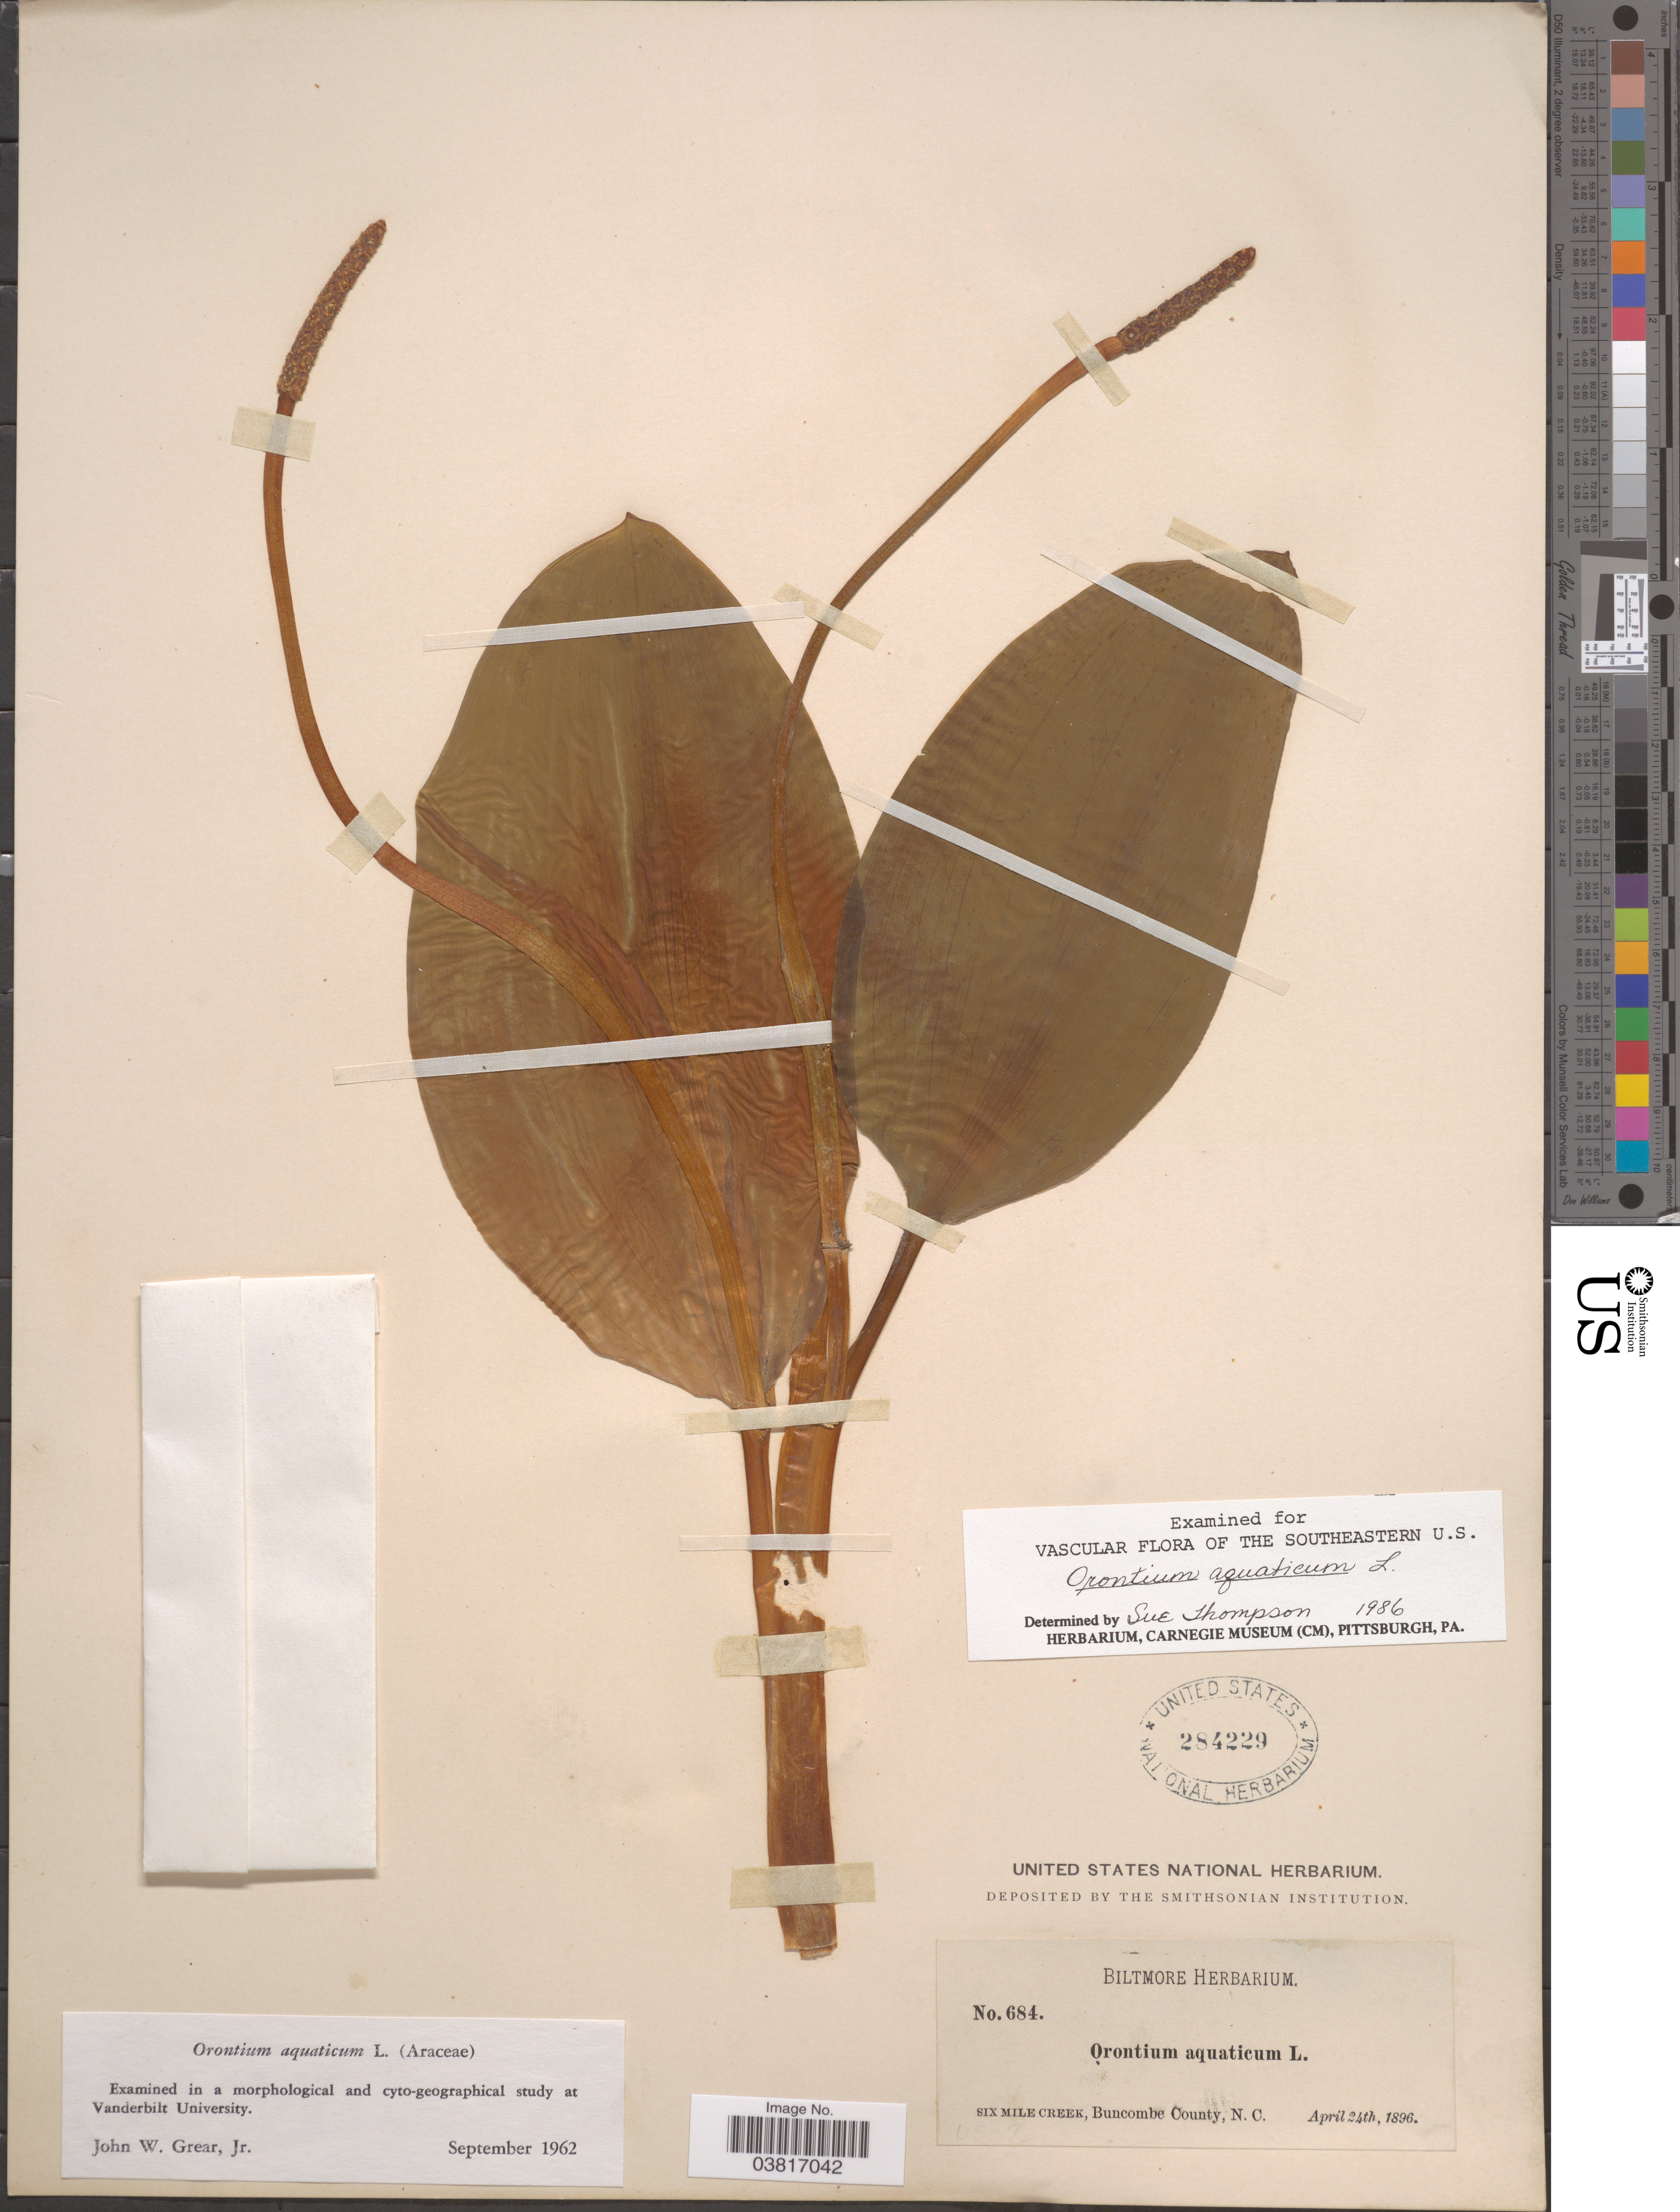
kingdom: Plantae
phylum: Tracheophyta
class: Liliopsida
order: Alismatales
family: Araceae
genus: Orontium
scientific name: Orontium aquaticum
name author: L.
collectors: ex herb. Biltmore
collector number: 684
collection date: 1896-04-24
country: United States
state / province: North Carolina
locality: Six Mile Creek, Buncombe County.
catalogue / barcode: US 284229